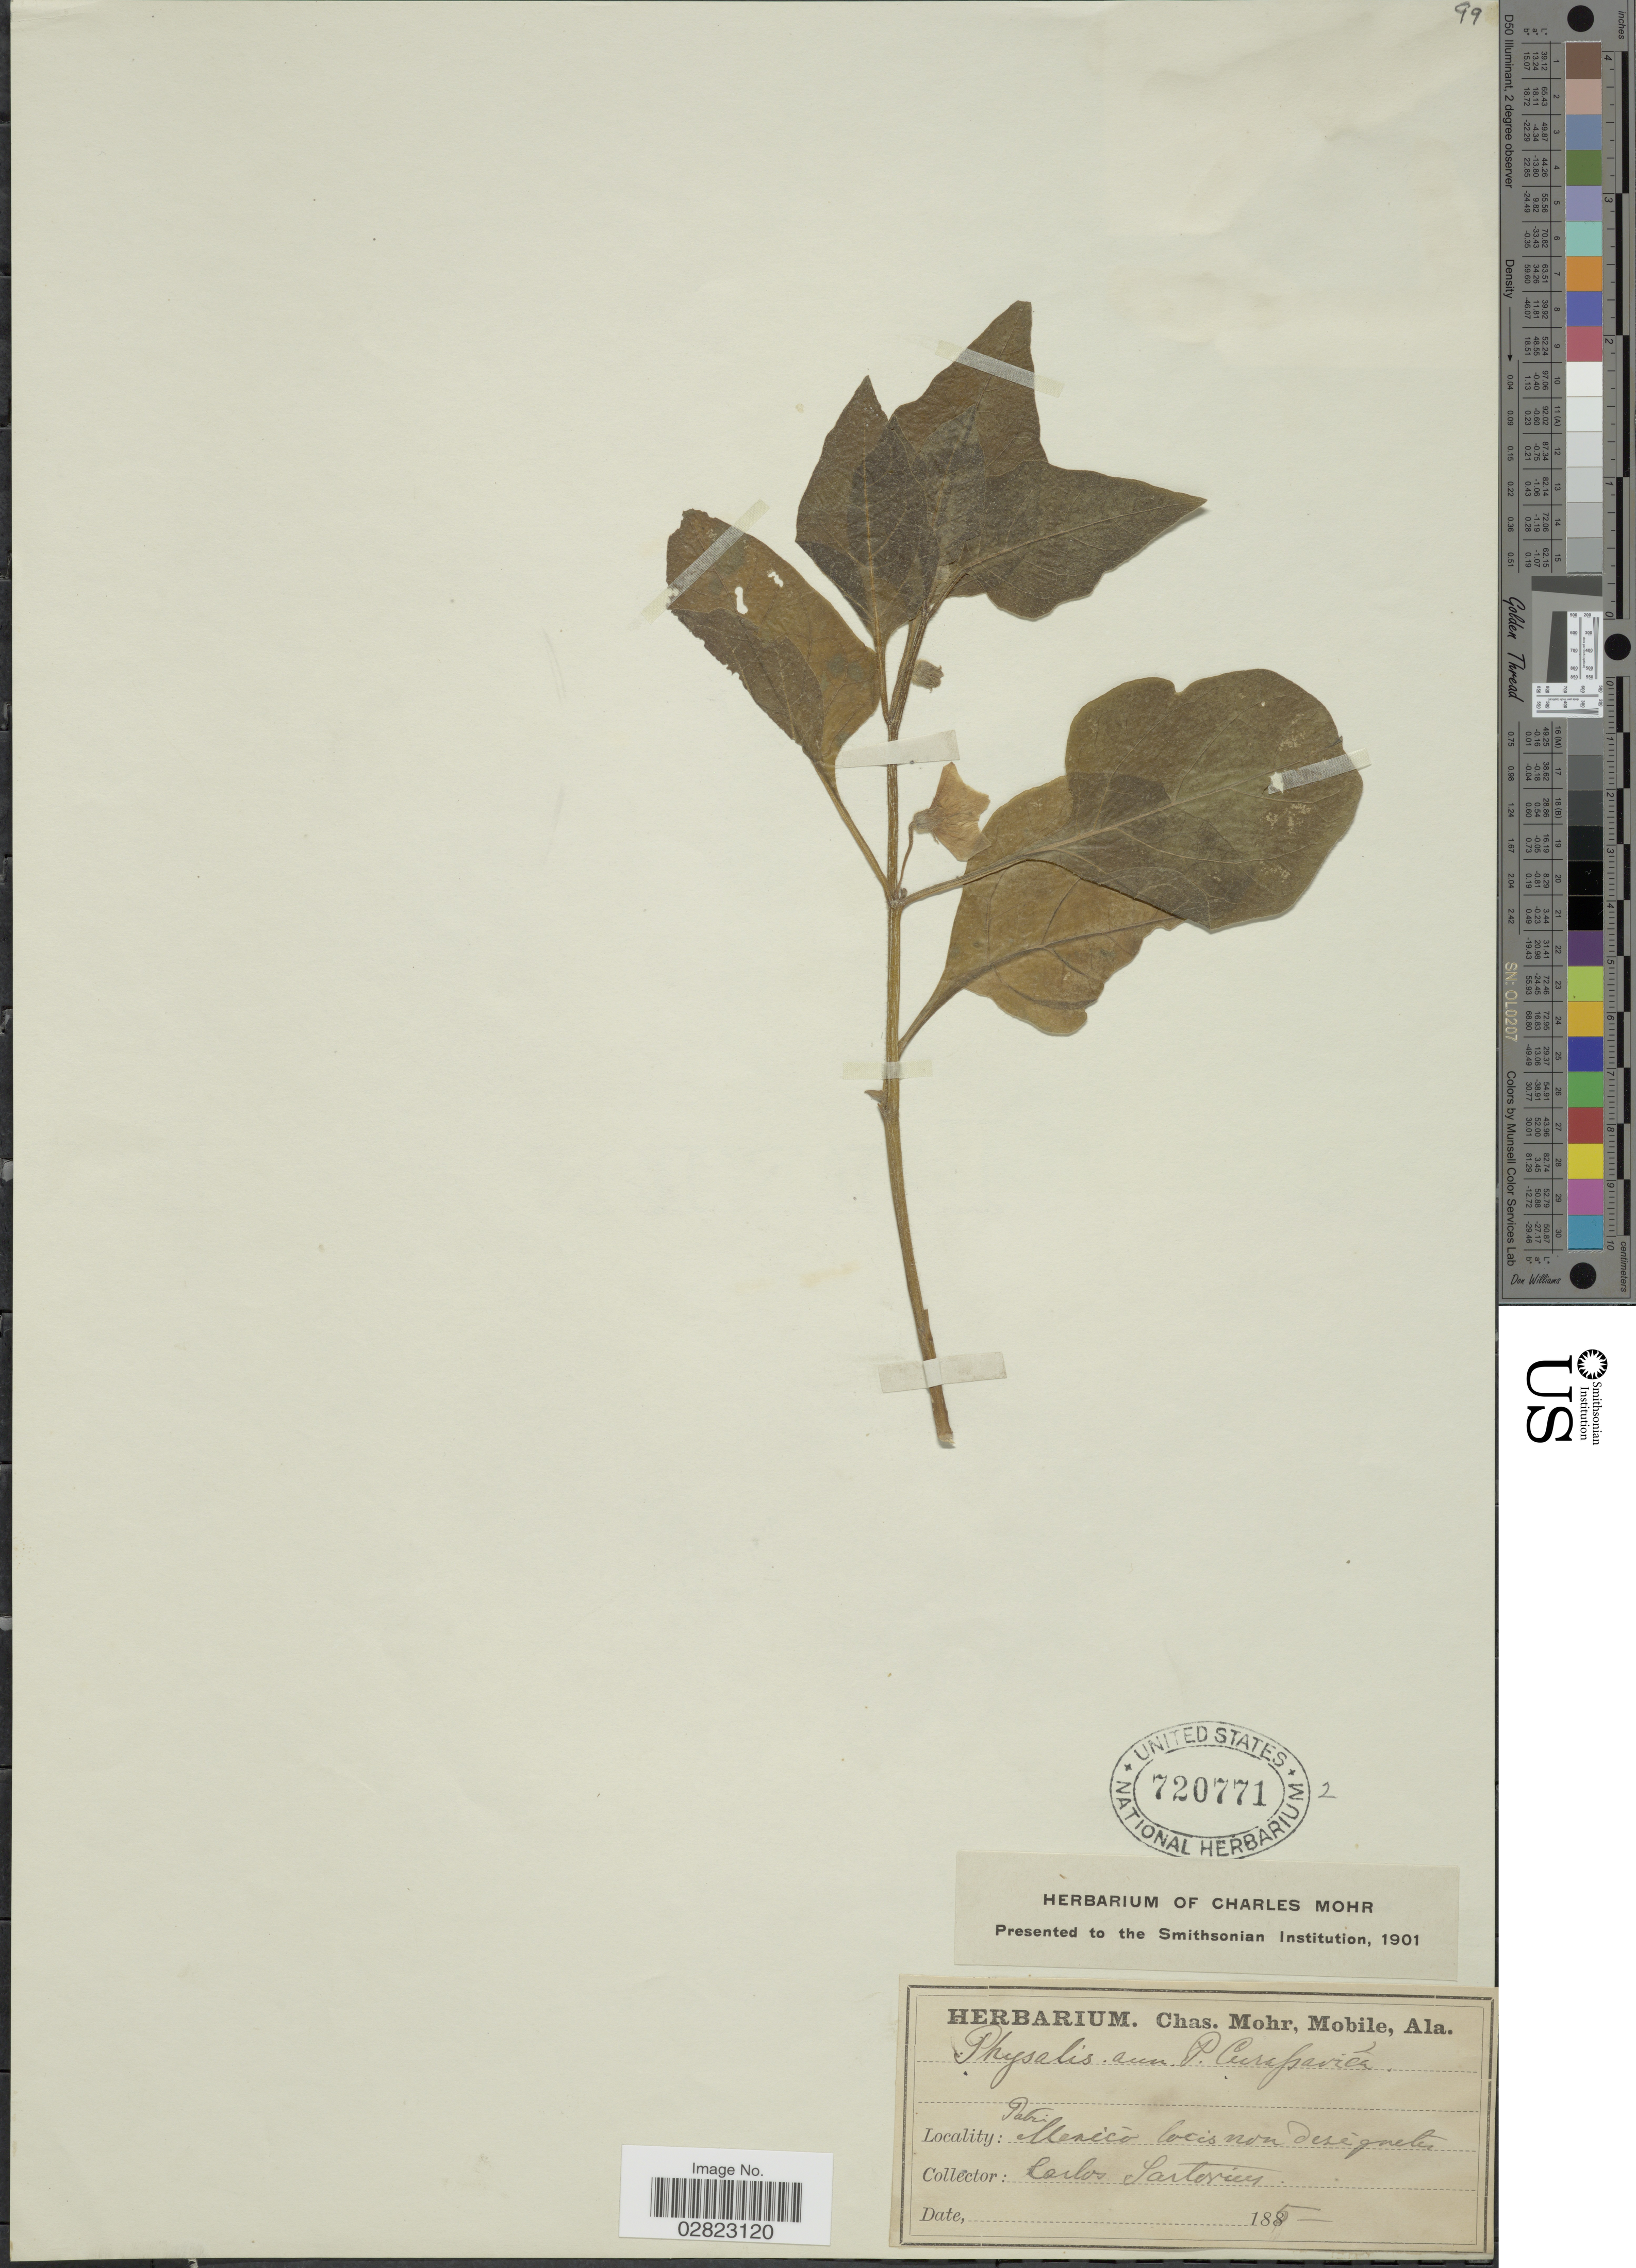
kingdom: Plantae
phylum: Tracheophyta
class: Magnoliopsida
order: Solanales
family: Solanaceae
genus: Physalis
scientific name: Physalis curassavica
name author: L.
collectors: C. Sartorius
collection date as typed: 185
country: United States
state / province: Alabama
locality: Pabi Uenico locis non designete.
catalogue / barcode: US 720771